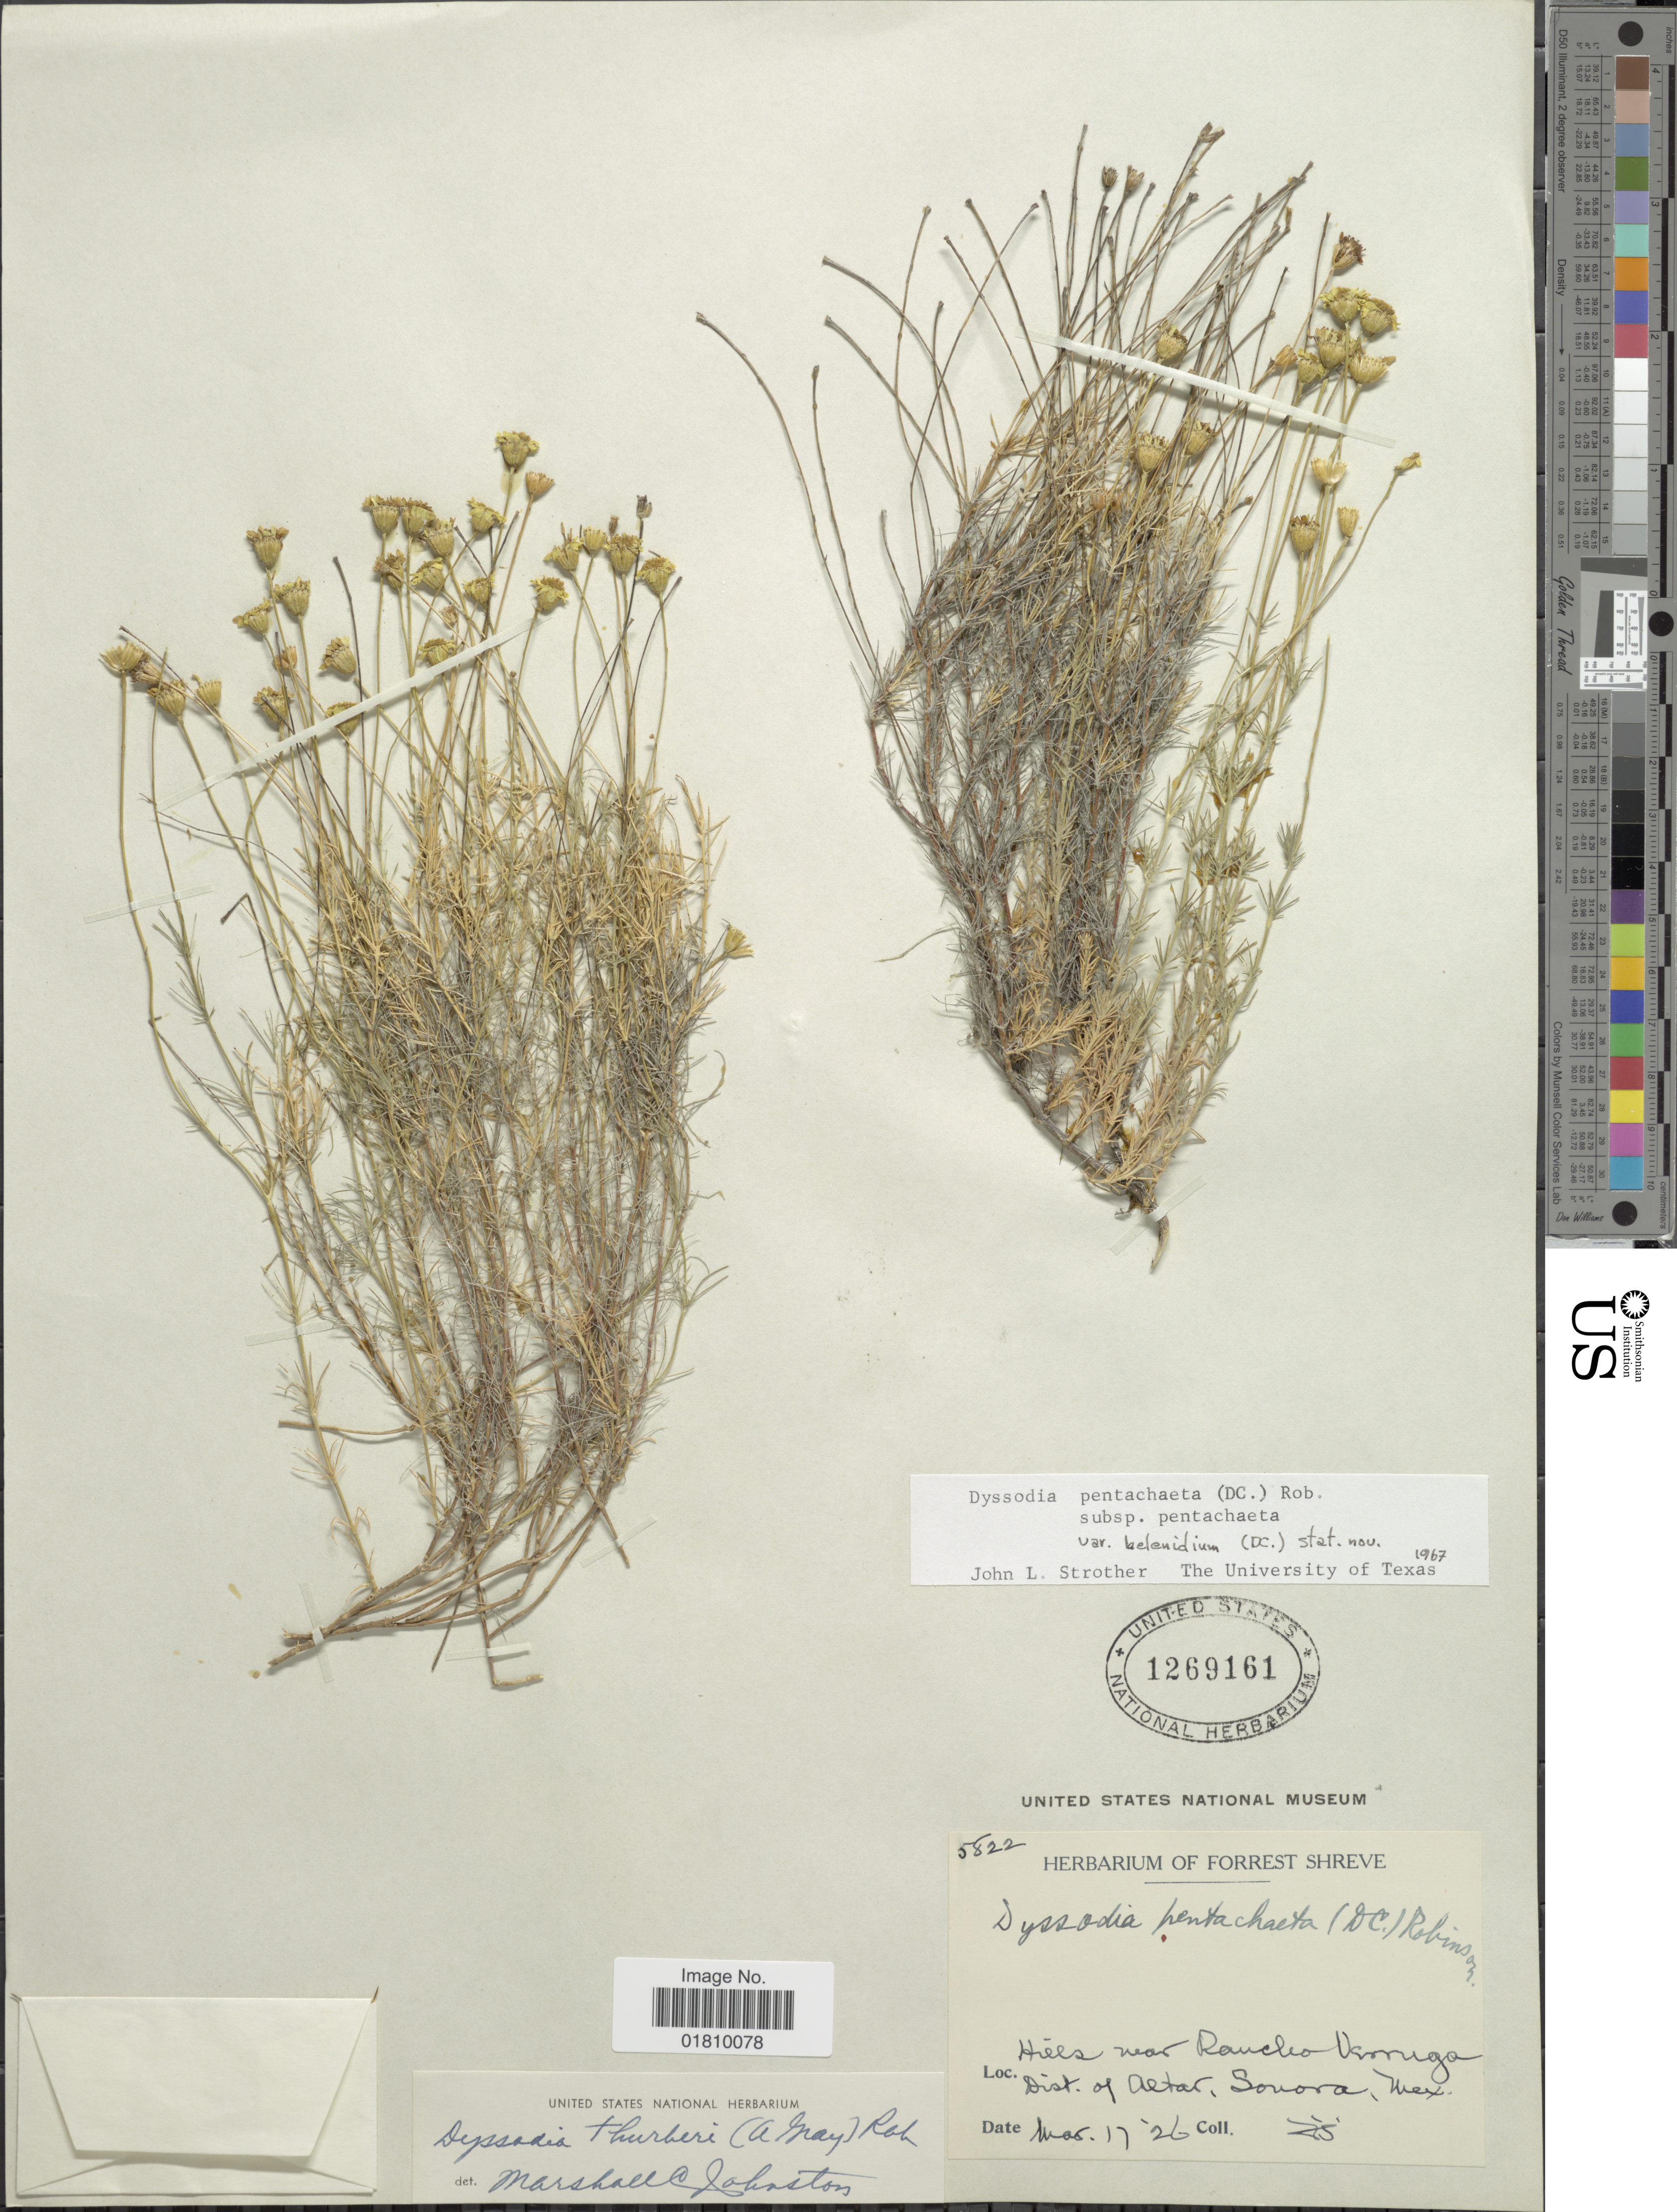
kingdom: Plantae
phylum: Tracheophyta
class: Magnoliopsida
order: Asterales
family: Asteraceae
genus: Thymophylla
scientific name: Thymophylla pentachaeta var. belenidium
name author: (DC.) Strother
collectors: F. Shreve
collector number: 5822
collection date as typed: Transcribed d/m/y: 17/3/26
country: Mexico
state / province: Sonora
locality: Hills near Rancho Verruga, Dist. of Altar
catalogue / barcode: US 1269161